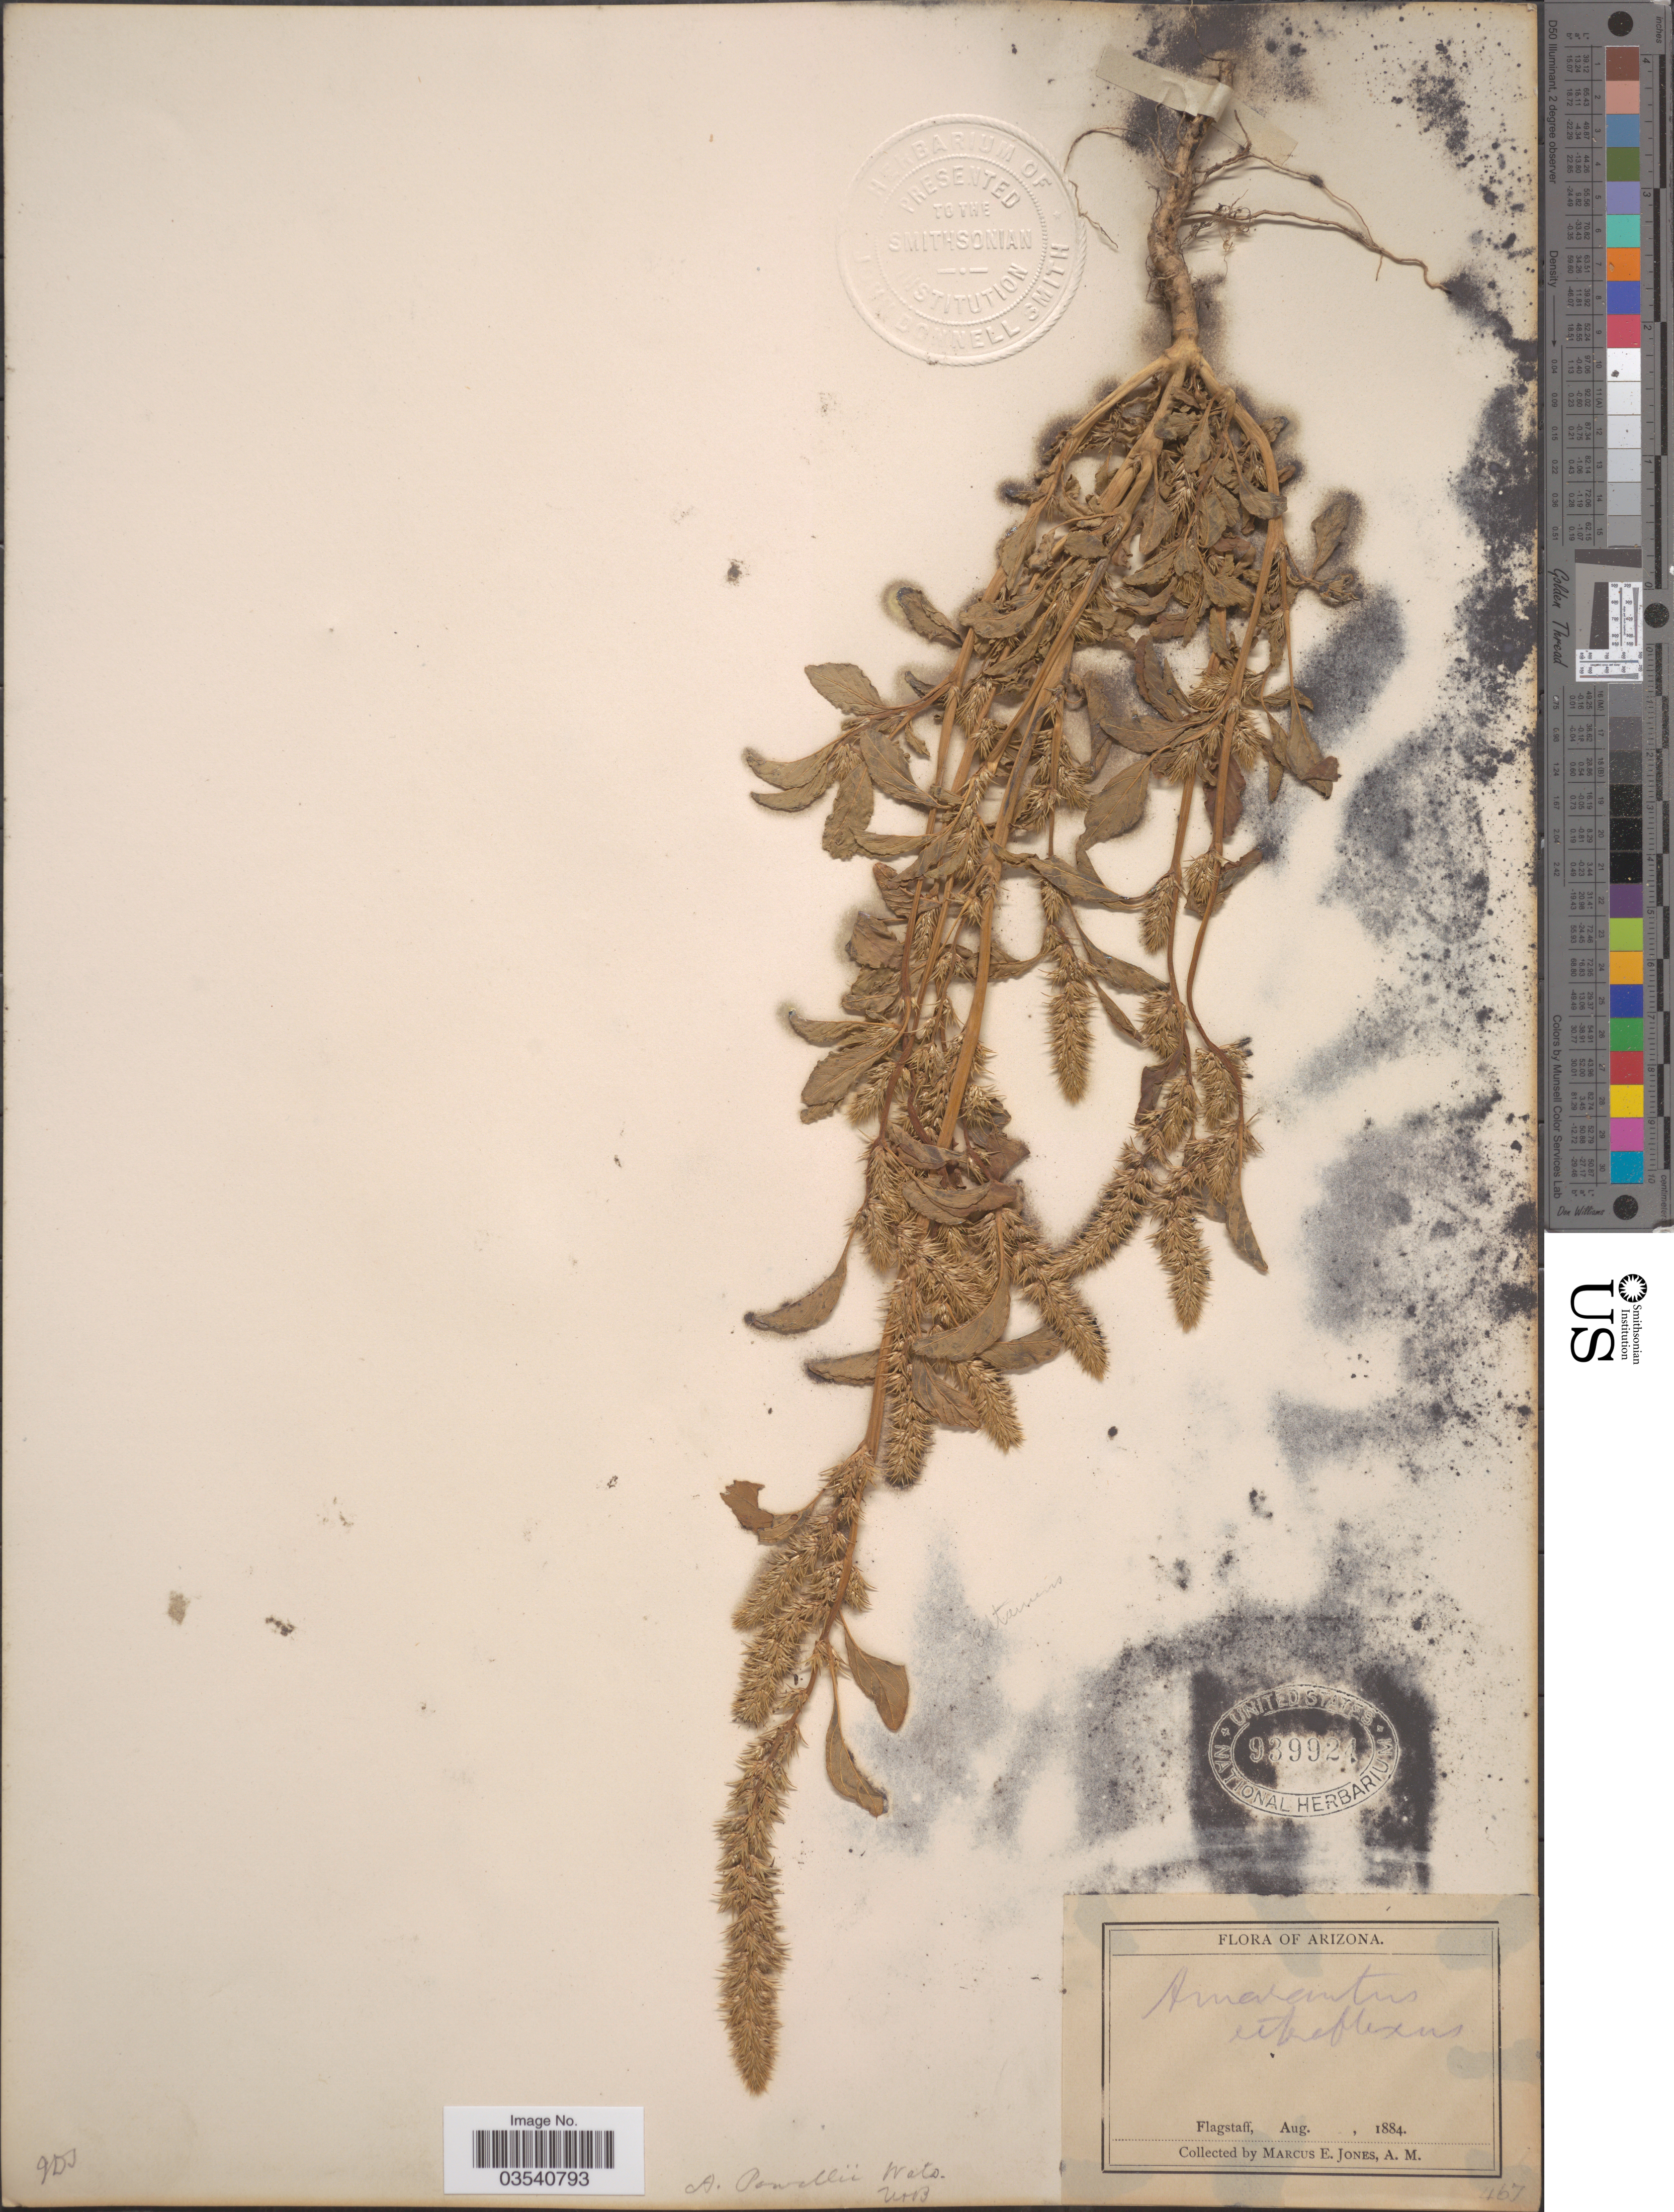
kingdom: Plantae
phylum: Tracheophyta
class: Magnoliopsida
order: Caryophyllales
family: Amaranthaceae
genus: Amaranthus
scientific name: Amaranthus powellii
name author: S. Watson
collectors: M. E. Jones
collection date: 1884-08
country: United States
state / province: Arizona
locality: Flagstaff.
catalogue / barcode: US 939924